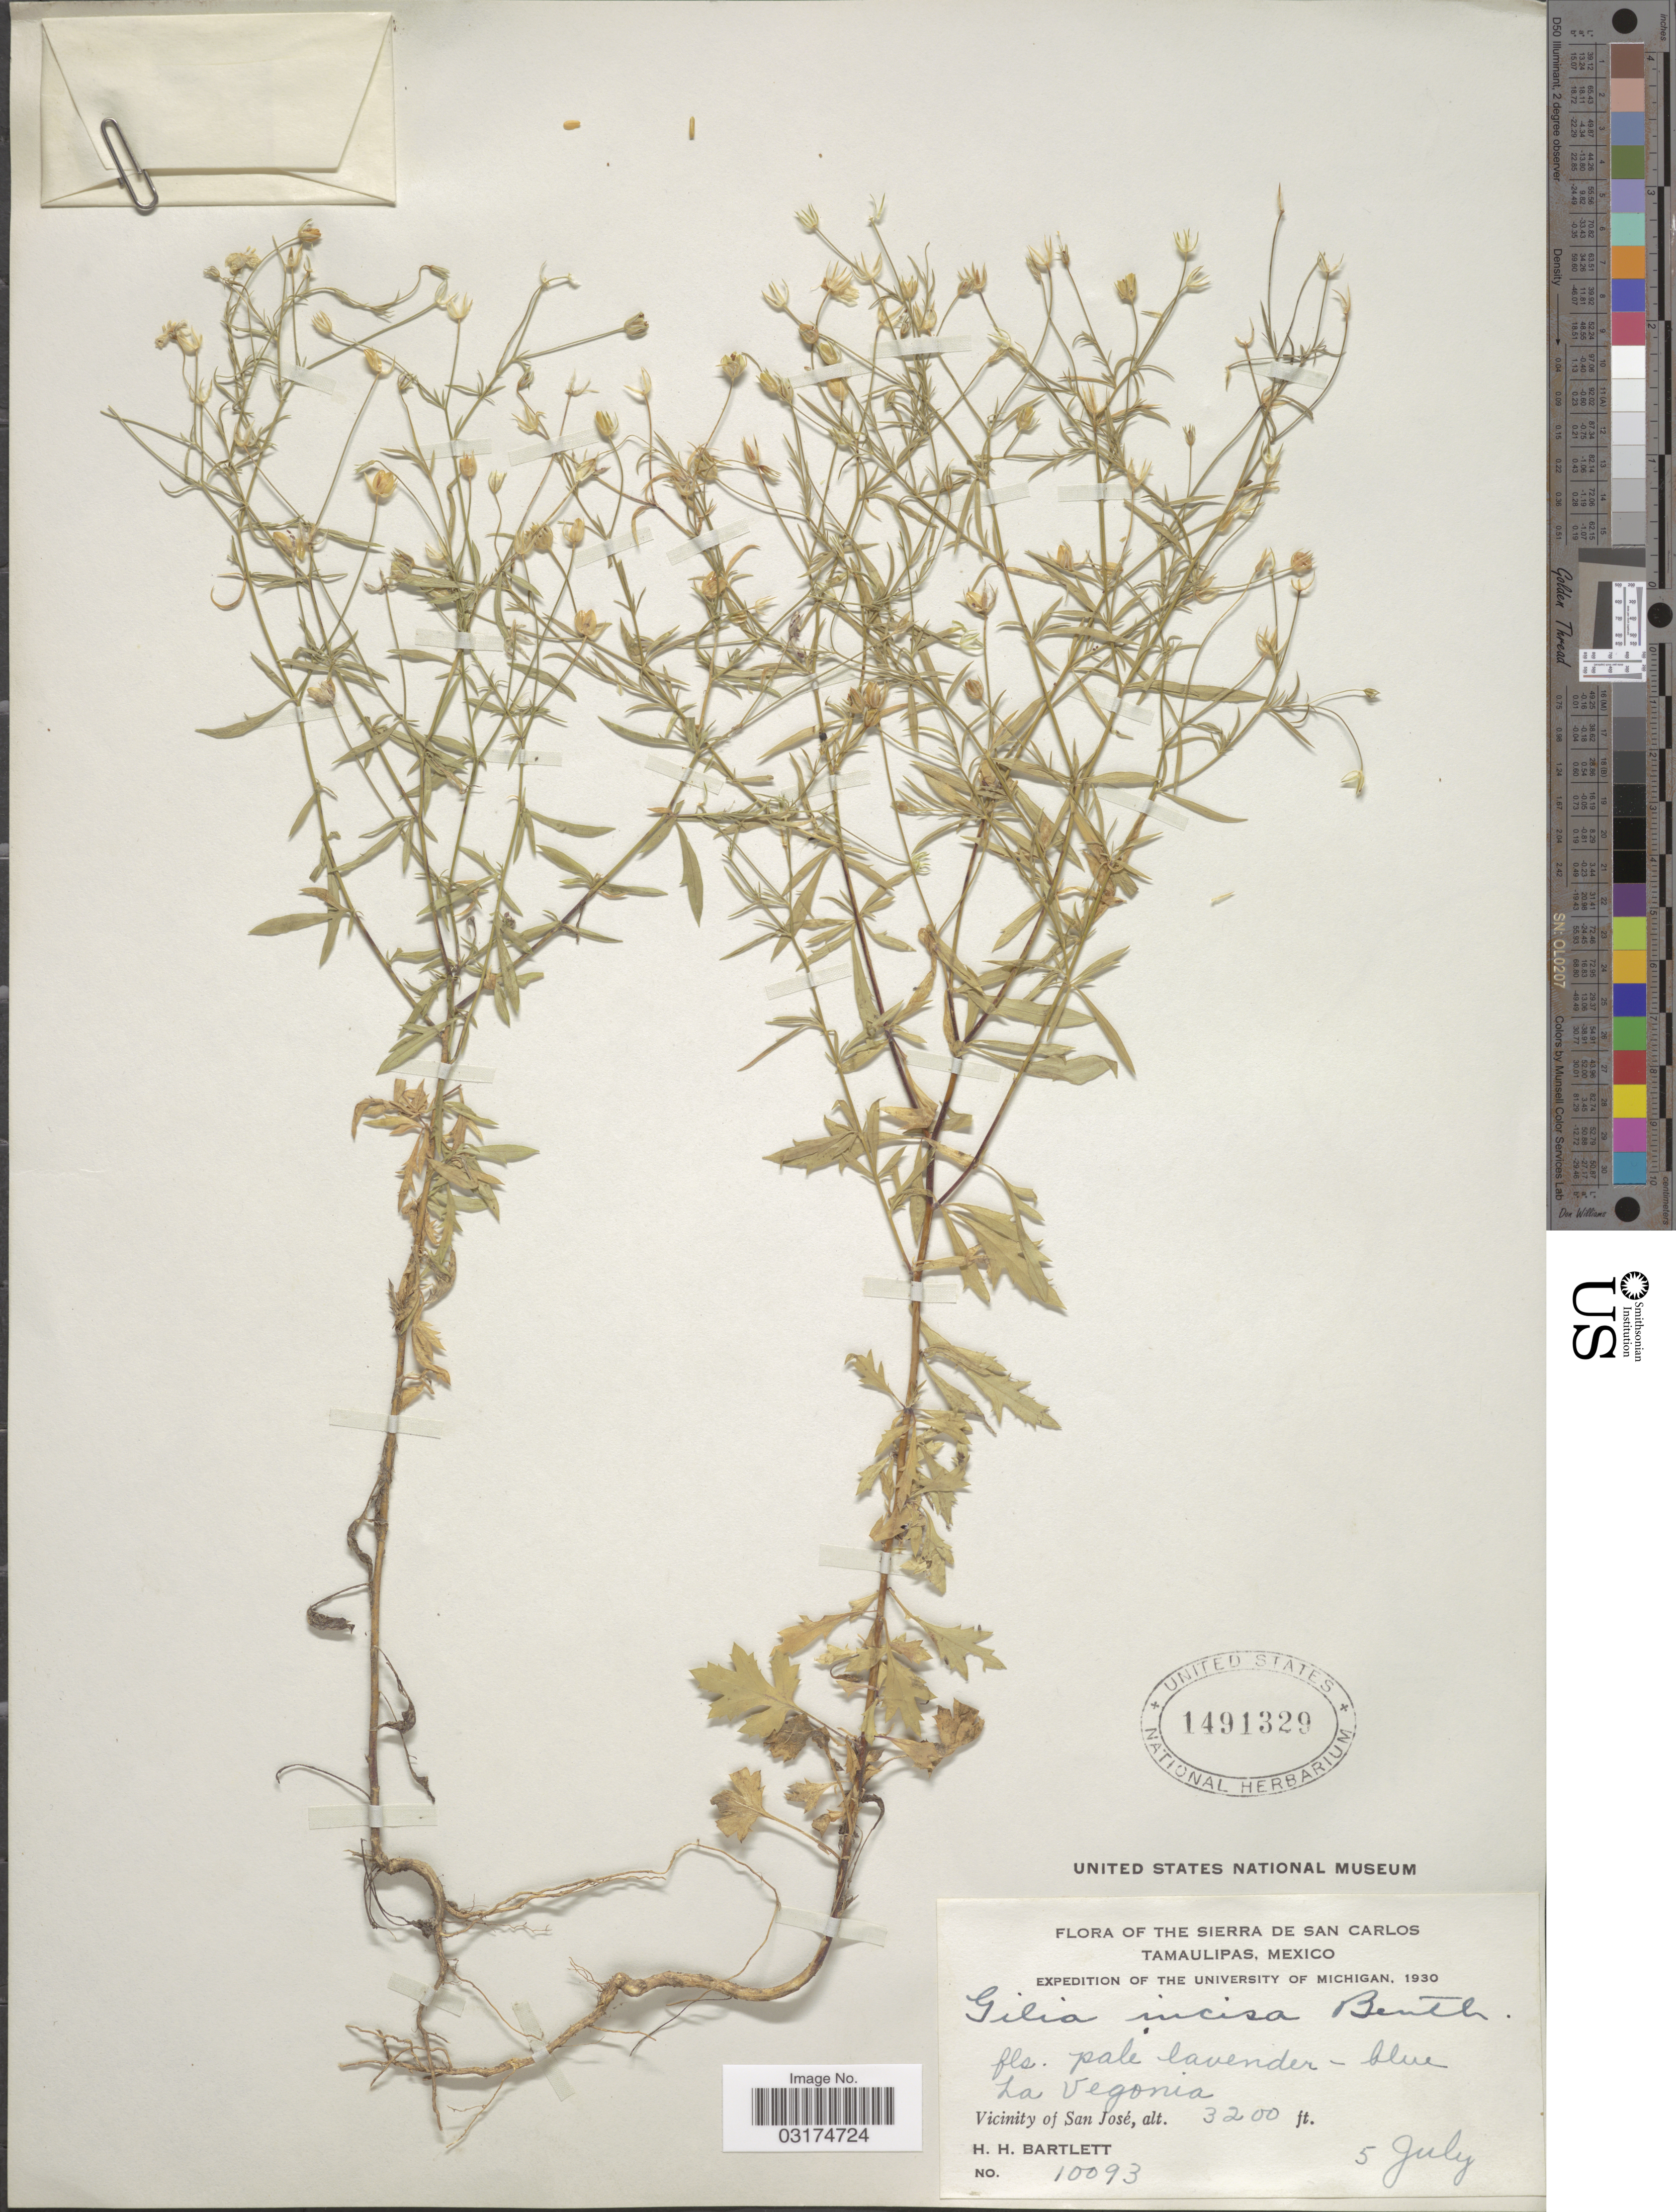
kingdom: Plantae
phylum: Tracheophyta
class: Magnoliopsida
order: Ericales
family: Polemoniaceae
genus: Collomia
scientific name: Collomia sp.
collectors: H. H. Bartlett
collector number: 10093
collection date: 1930-07-05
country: Mexico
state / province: Tamaulipas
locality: The Sierra de San Carlos. La Vegonia. Vicinity of San José.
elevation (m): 975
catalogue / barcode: US 1491329